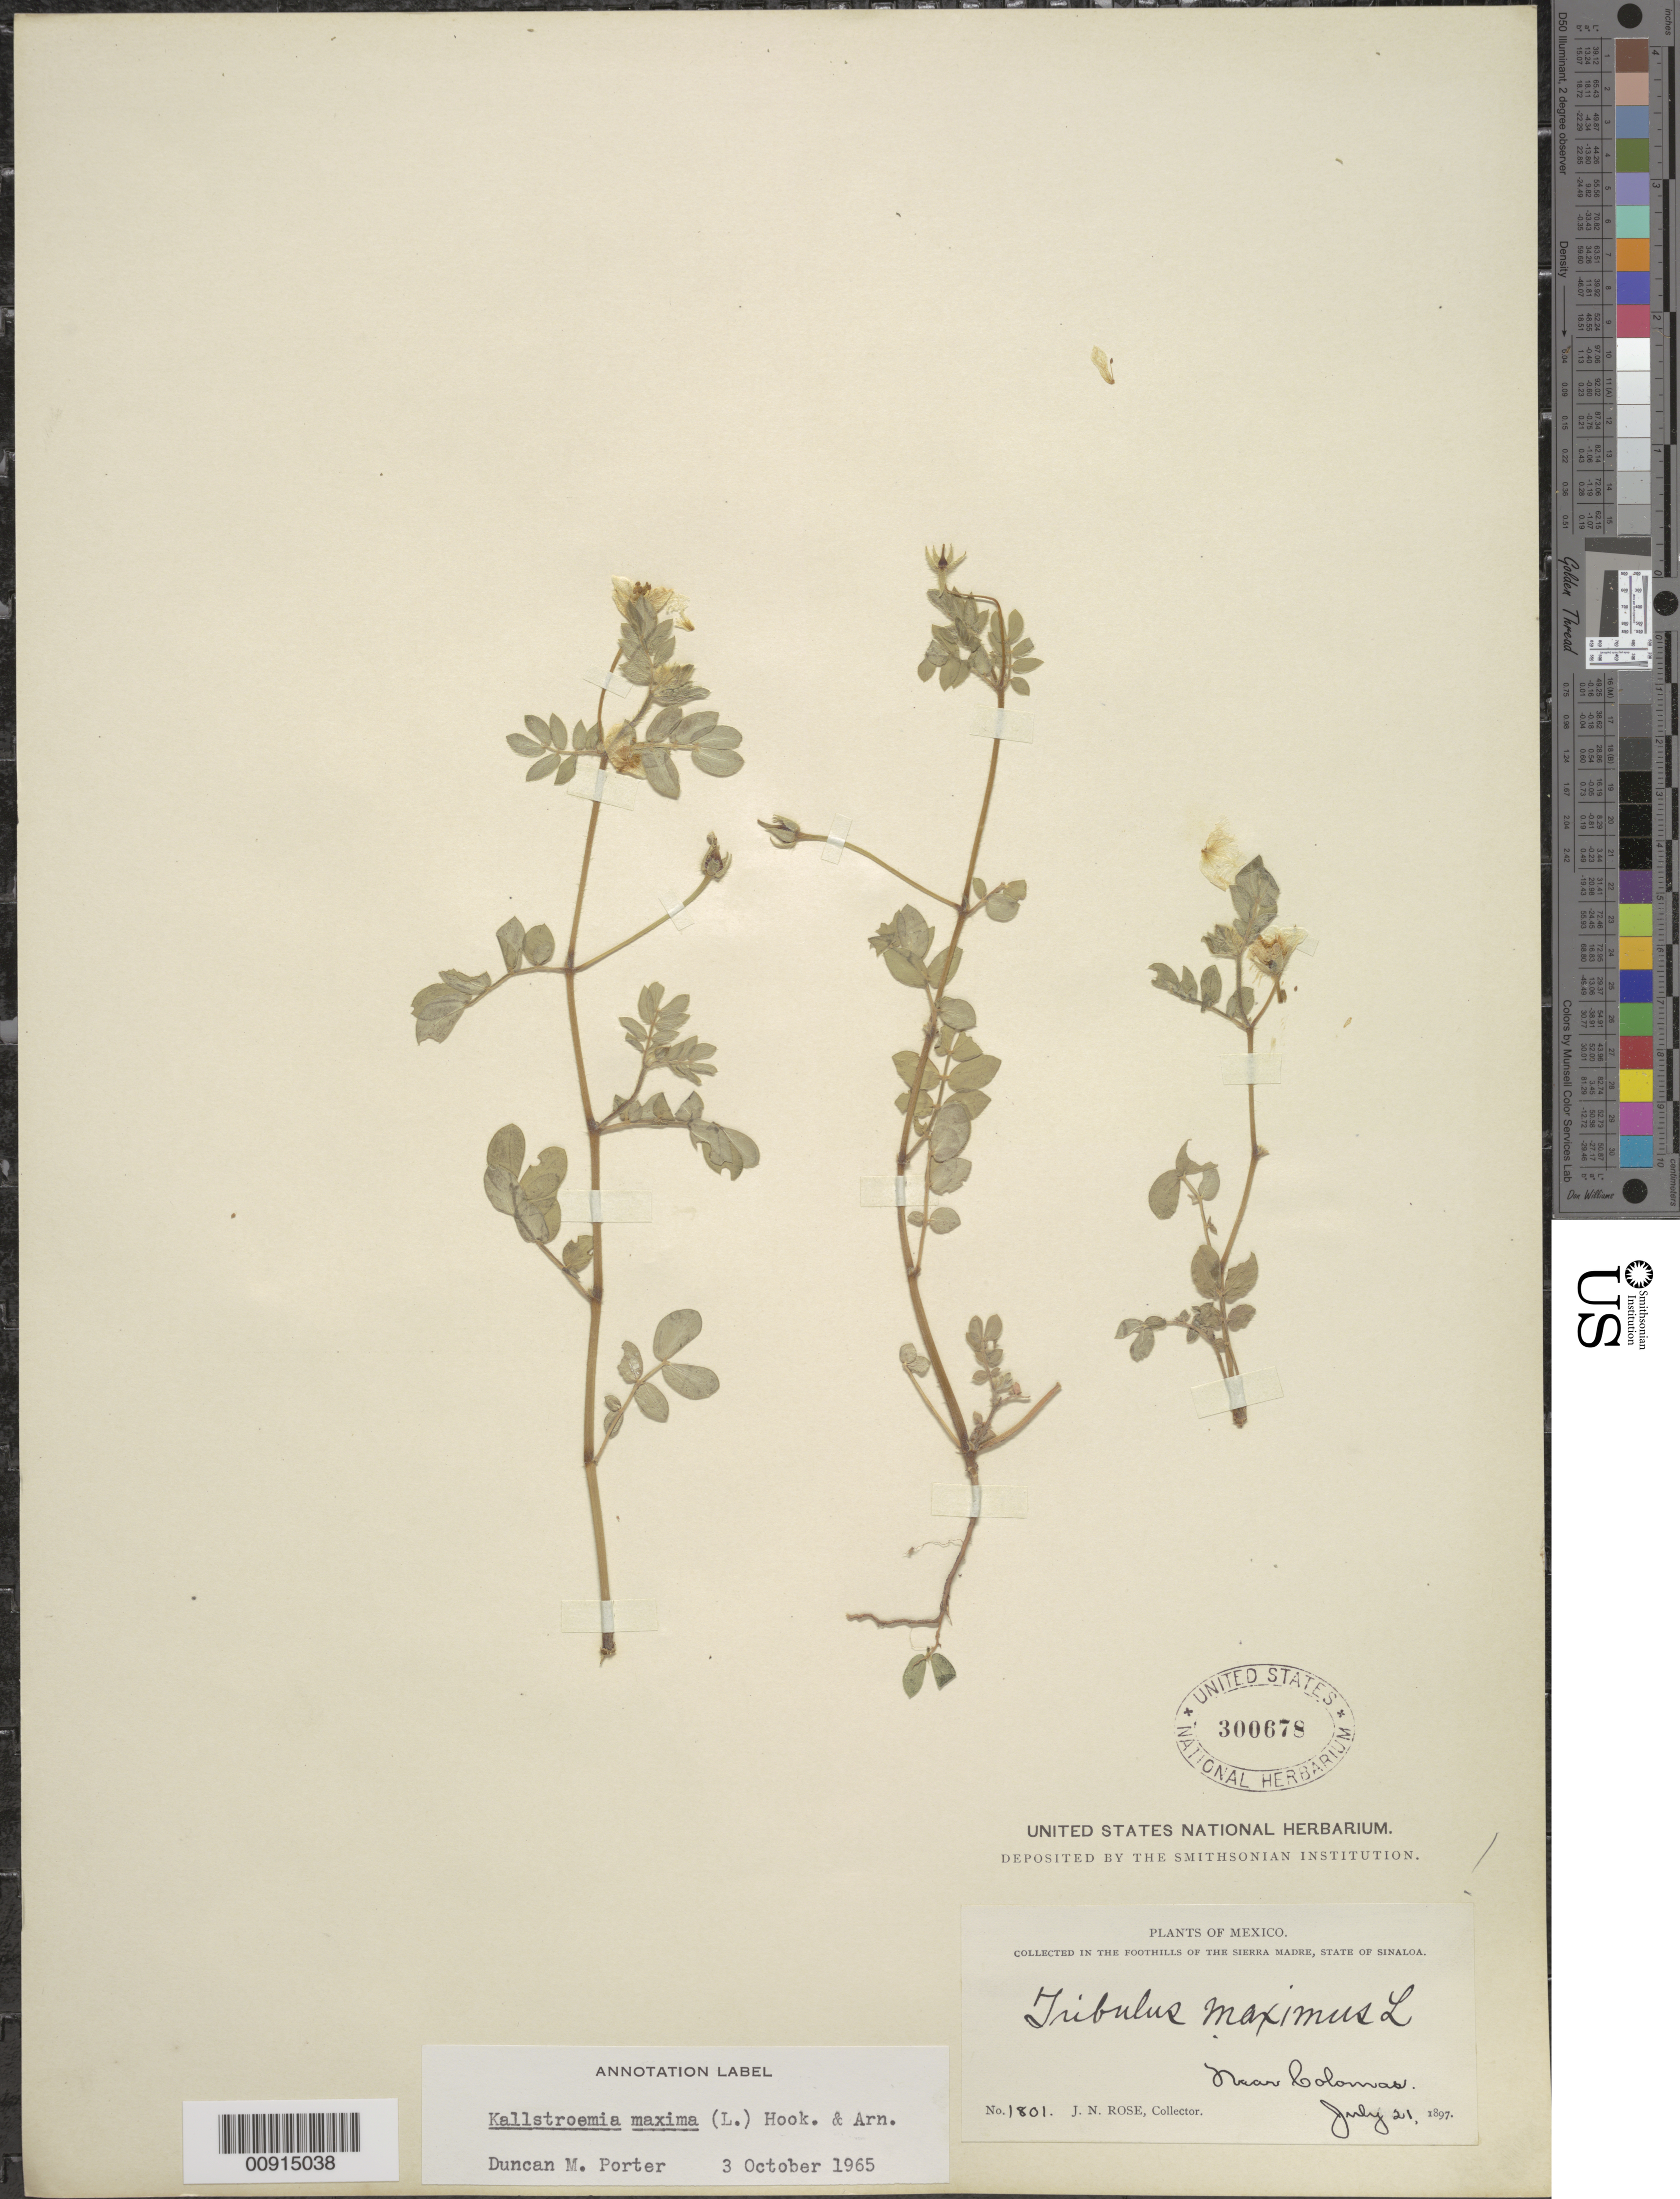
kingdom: Plantae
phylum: Tracheophyta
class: Magnoliopsida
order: Zygophyllales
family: Zygophyllaceae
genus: Kallstroemia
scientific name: Kallstroemia maxima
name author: (L.) Hook. & Arn.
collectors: J. N. Rose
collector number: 1801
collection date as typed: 21 Jul 1897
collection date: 1897-07-21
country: Mexico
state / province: Sinaloa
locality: Near Colomas in the foothills of the Sierra Madre, State of Sinaloa.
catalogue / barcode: US 300678